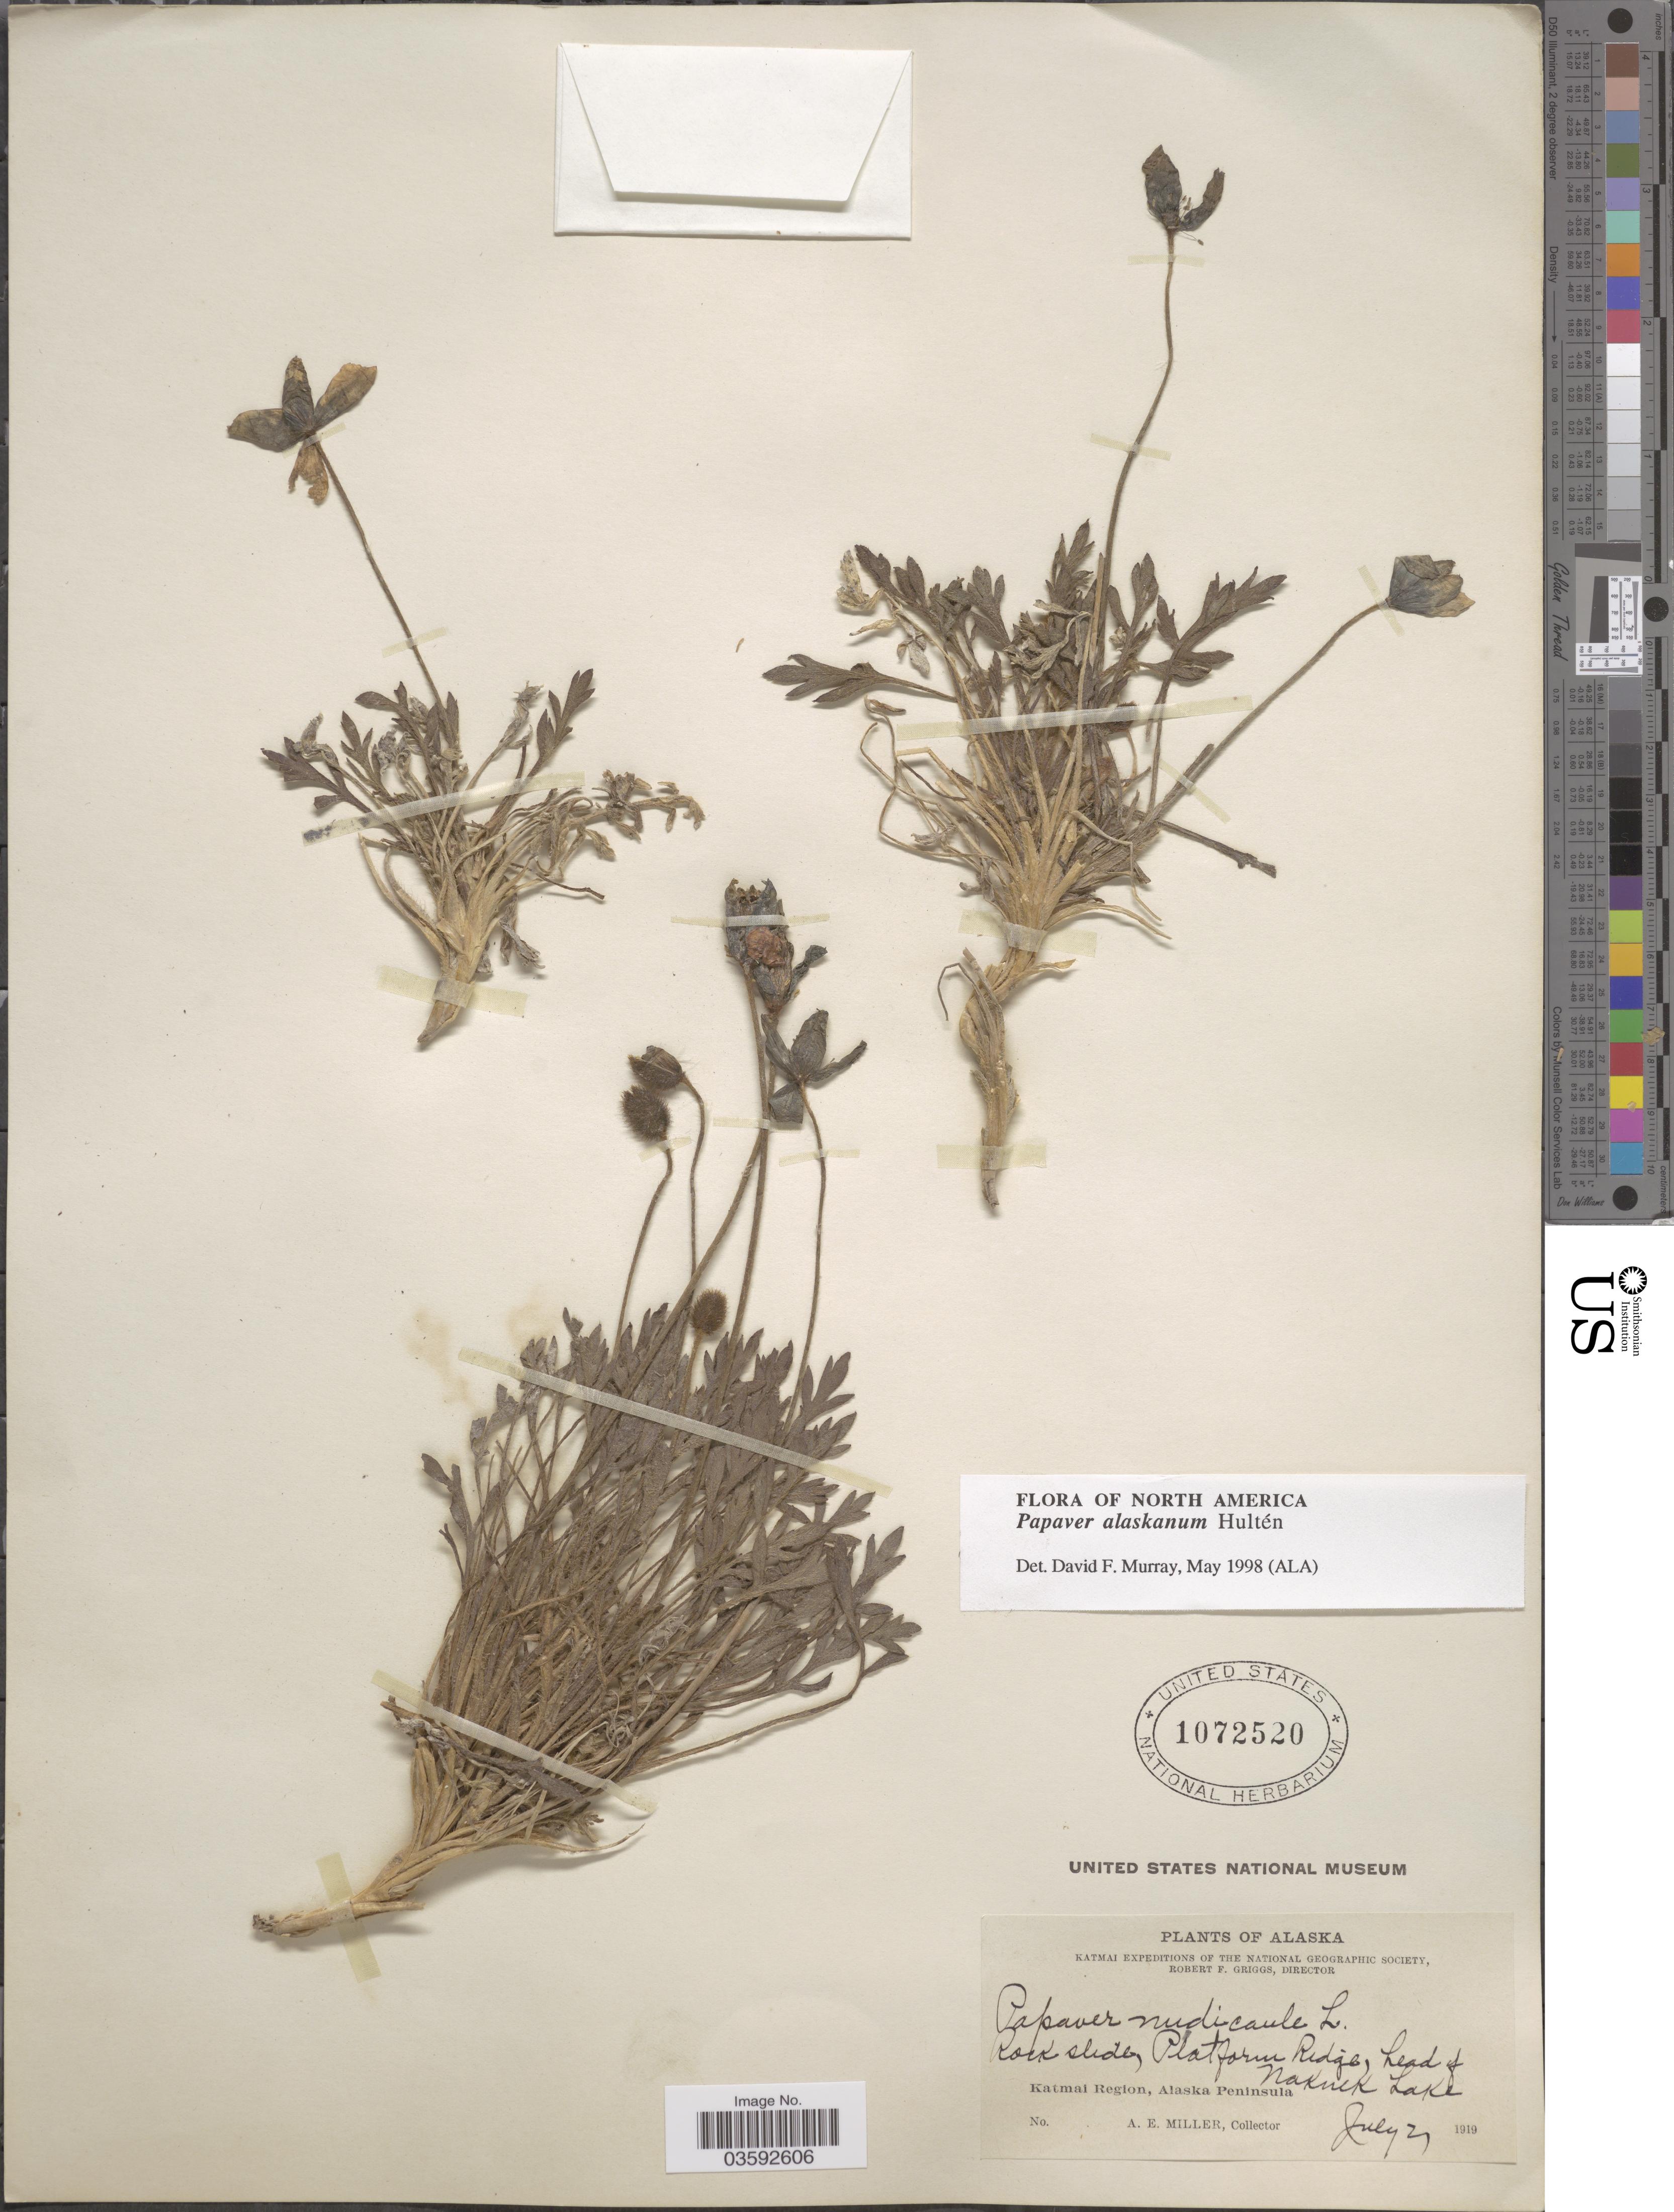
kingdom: Plantae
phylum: Tracheophyta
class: Magnoliopsida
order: Ranunculales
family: Papaveraceae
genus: Papaver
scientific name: Papaver alaskanum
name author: Hultén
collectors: A. E. Miller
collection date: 1919-07-02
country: United States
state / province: Alaska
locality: Platform Ridge, head of Naknek Lake. Katmai Region, Alaska Peninsula.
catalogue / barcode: US 1072520